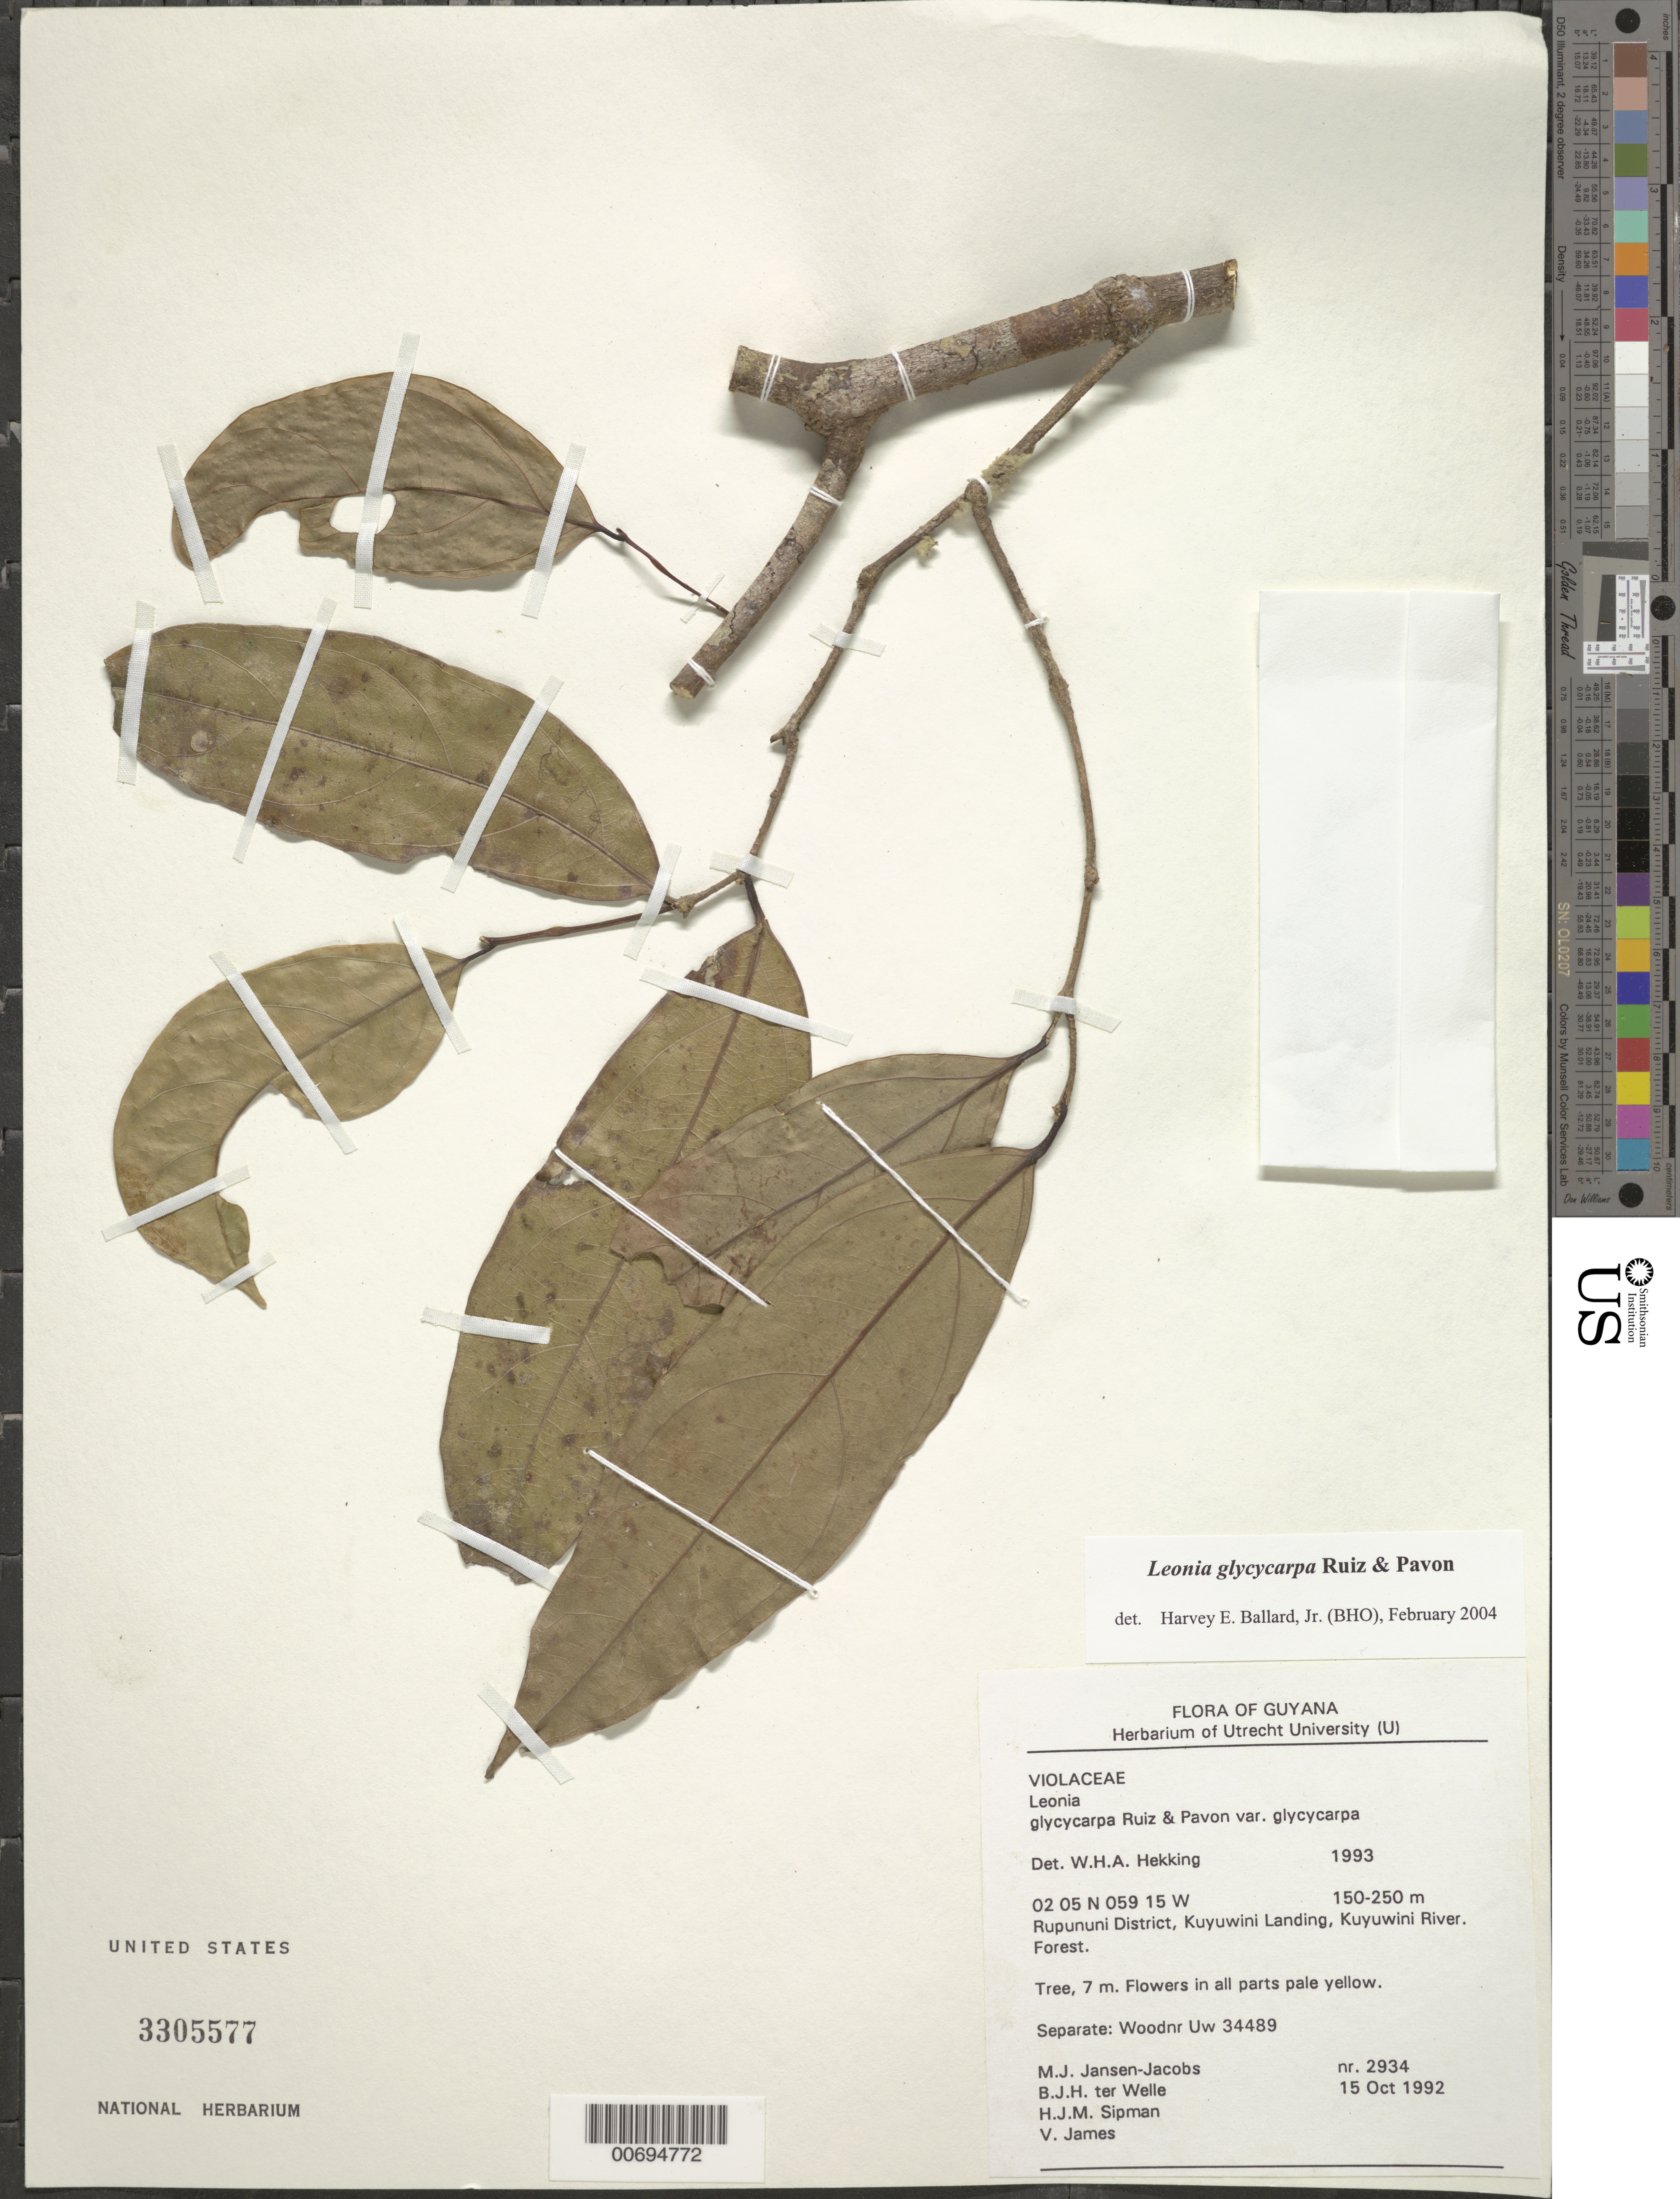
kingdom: Plantae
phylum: Tracheophyta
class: Magnoliopsida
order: Malpighiales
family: Violaceae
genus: Leonia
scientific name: Leonia glycycarpa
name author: Ruiz & Pav.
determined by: Ballard, Harvey E.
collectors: M. J. Jansen-Jacobs, B. Welle, H. J. M. Sipman & V. James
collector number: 2934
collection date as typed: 15-Oct-92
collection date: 1992-10-15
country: Guyana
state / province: U. Takutu-U. Essequibo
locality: Kuyuwini Landing, Kuyuwini River, Rupununi District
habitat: Forest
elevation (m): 150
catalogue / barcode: US 3305577